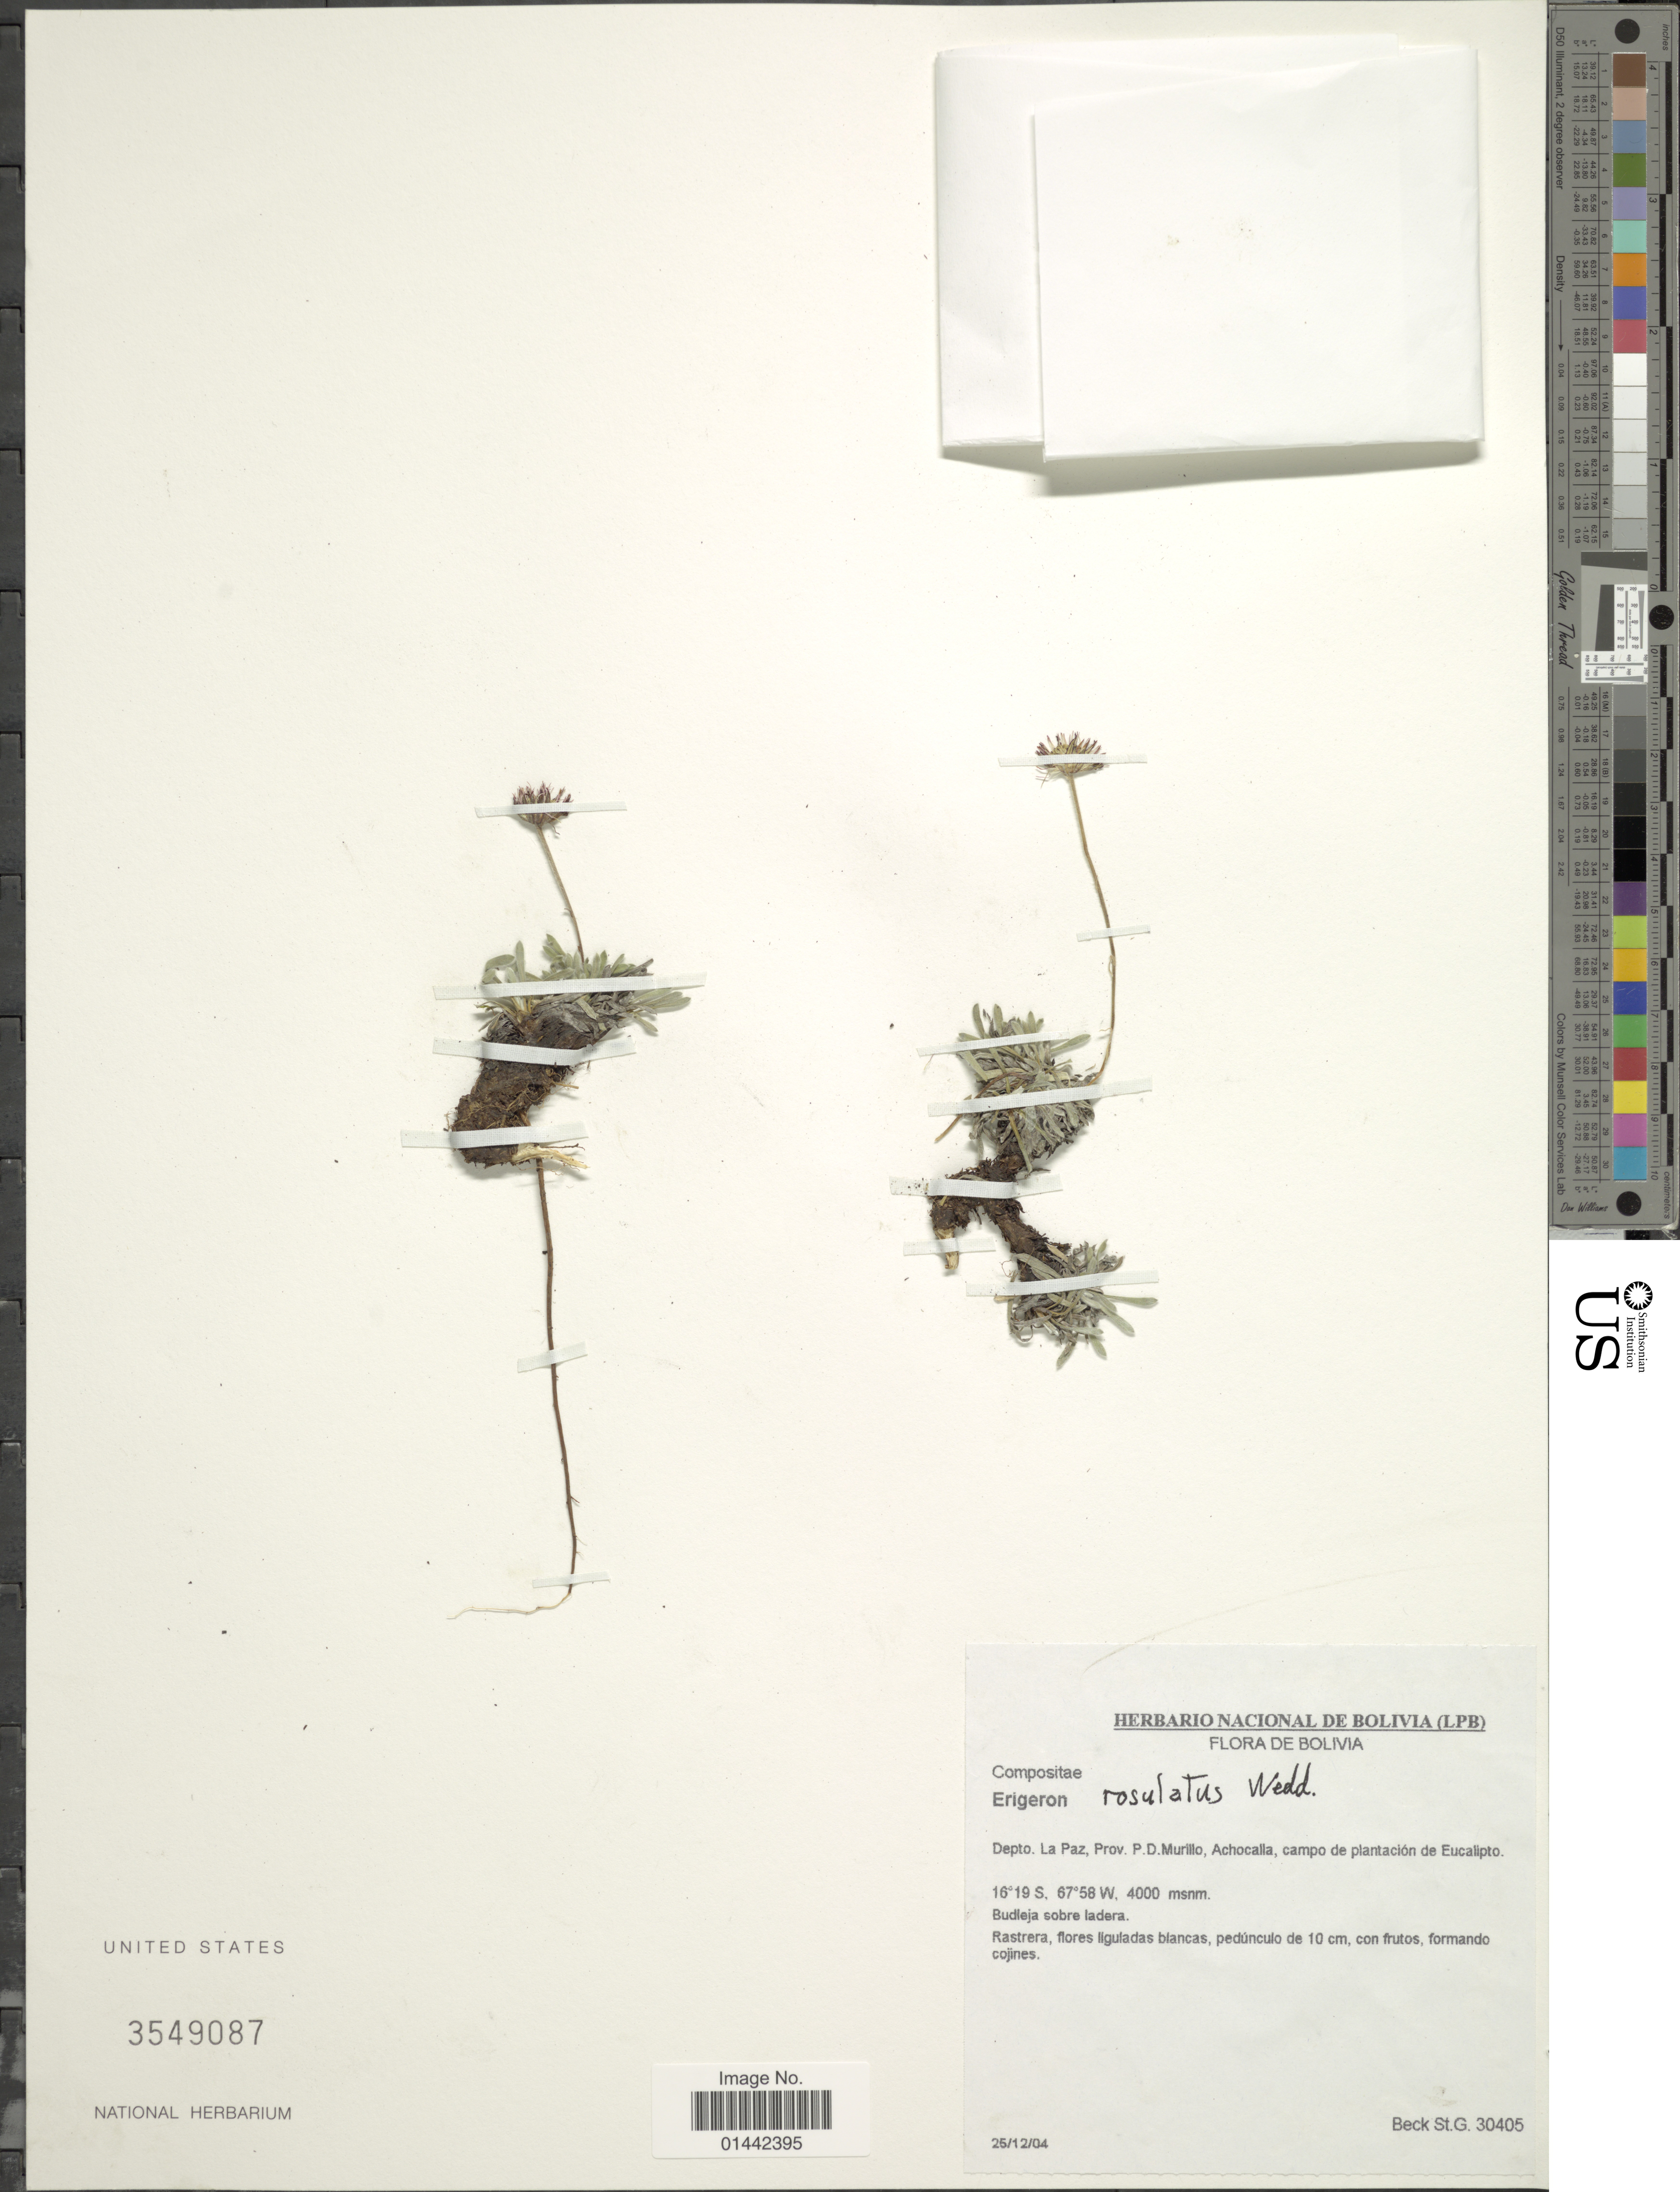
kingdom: Plantae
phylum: Tracheophyta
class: Magnoliopsida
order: Asterales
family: Asteraceae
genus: Erigeron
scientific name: Erigeron rosulatus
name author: Wedd.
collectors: S. G. Beck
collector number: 30405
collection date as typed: Transcribed d/m/y: 25/12/4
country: Bolivia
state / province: La Paz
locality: Prov. P.D. Murillo, Achocalla, campo de plantación de Eucalipto, Budleja sobre ladera.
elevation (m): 4000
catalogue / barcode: US 3549087